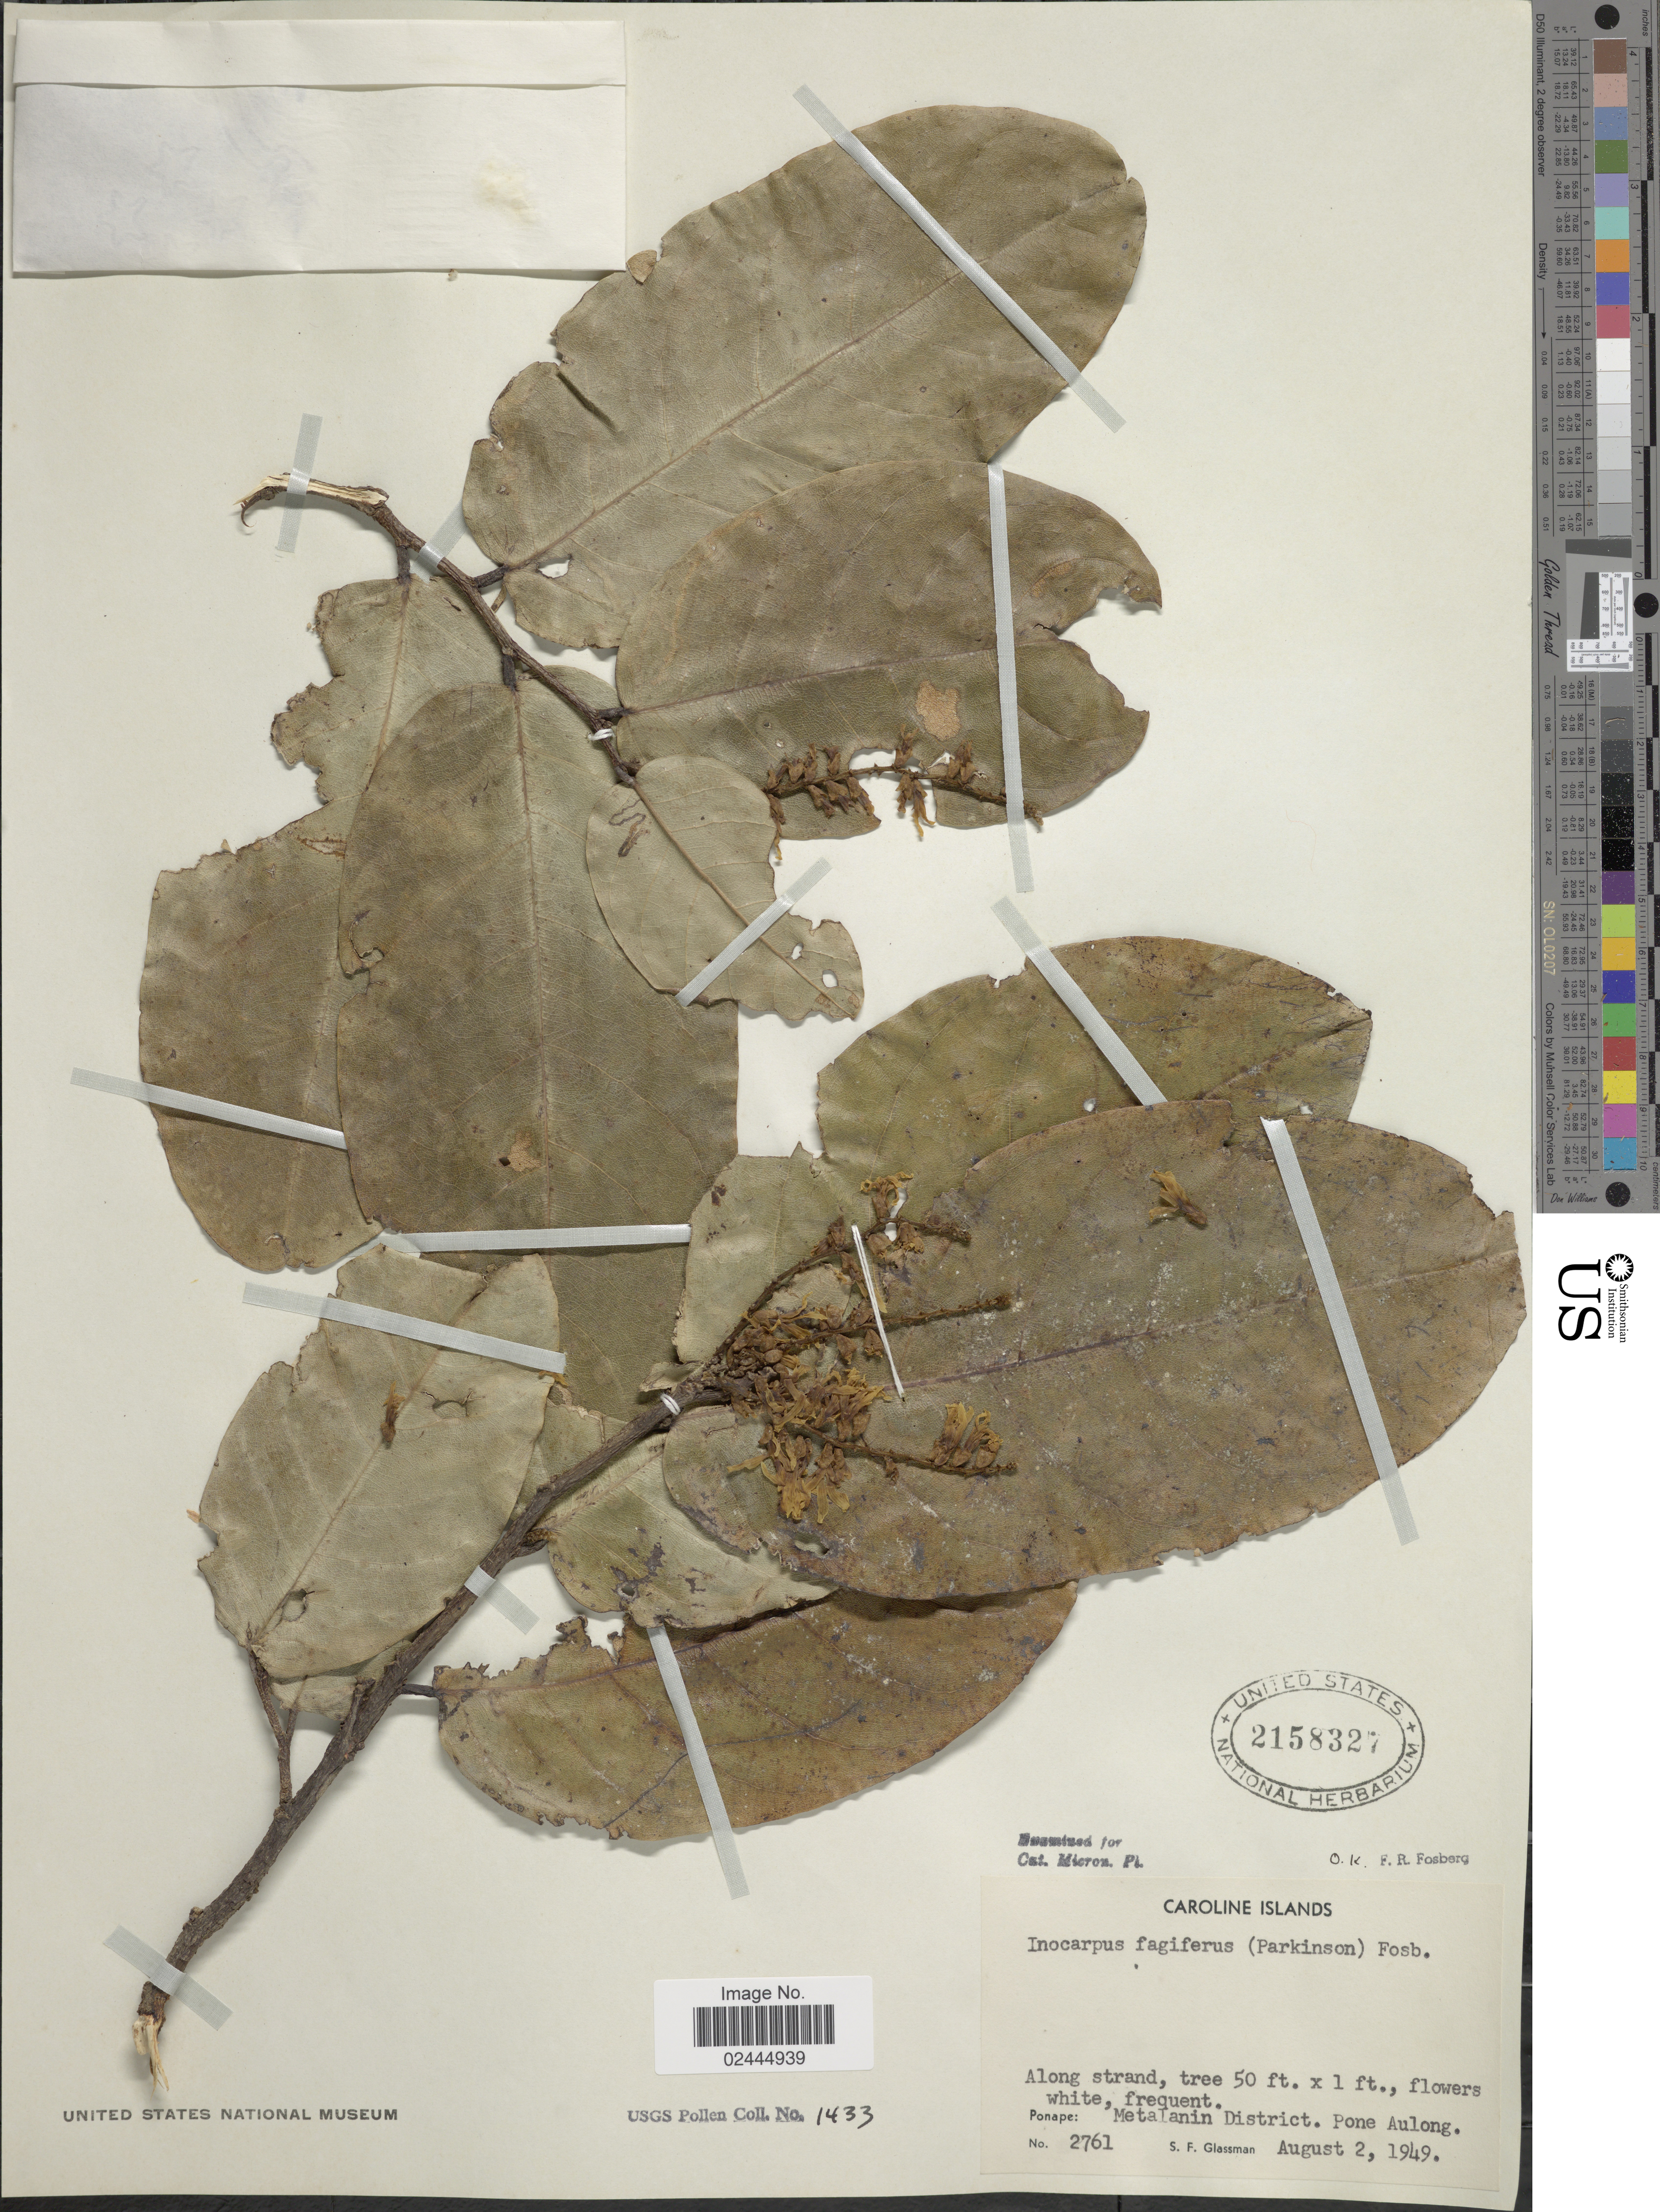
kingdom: Plantae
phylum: Tracheophyta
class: Magnoliopsida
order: Fabales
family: Fabaceae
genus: Inocarpus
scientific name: Inocarpus fagifer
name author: (Parkinson) Fosberg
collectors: S. F. Glassman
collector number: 2761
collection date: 1949-08-02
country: Micronesia, Federated States of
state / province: Pohnpei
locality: Caroline Islands, Along strand. Ponape: Metalanin District, Pone Aulong.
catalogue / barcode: US 2158327